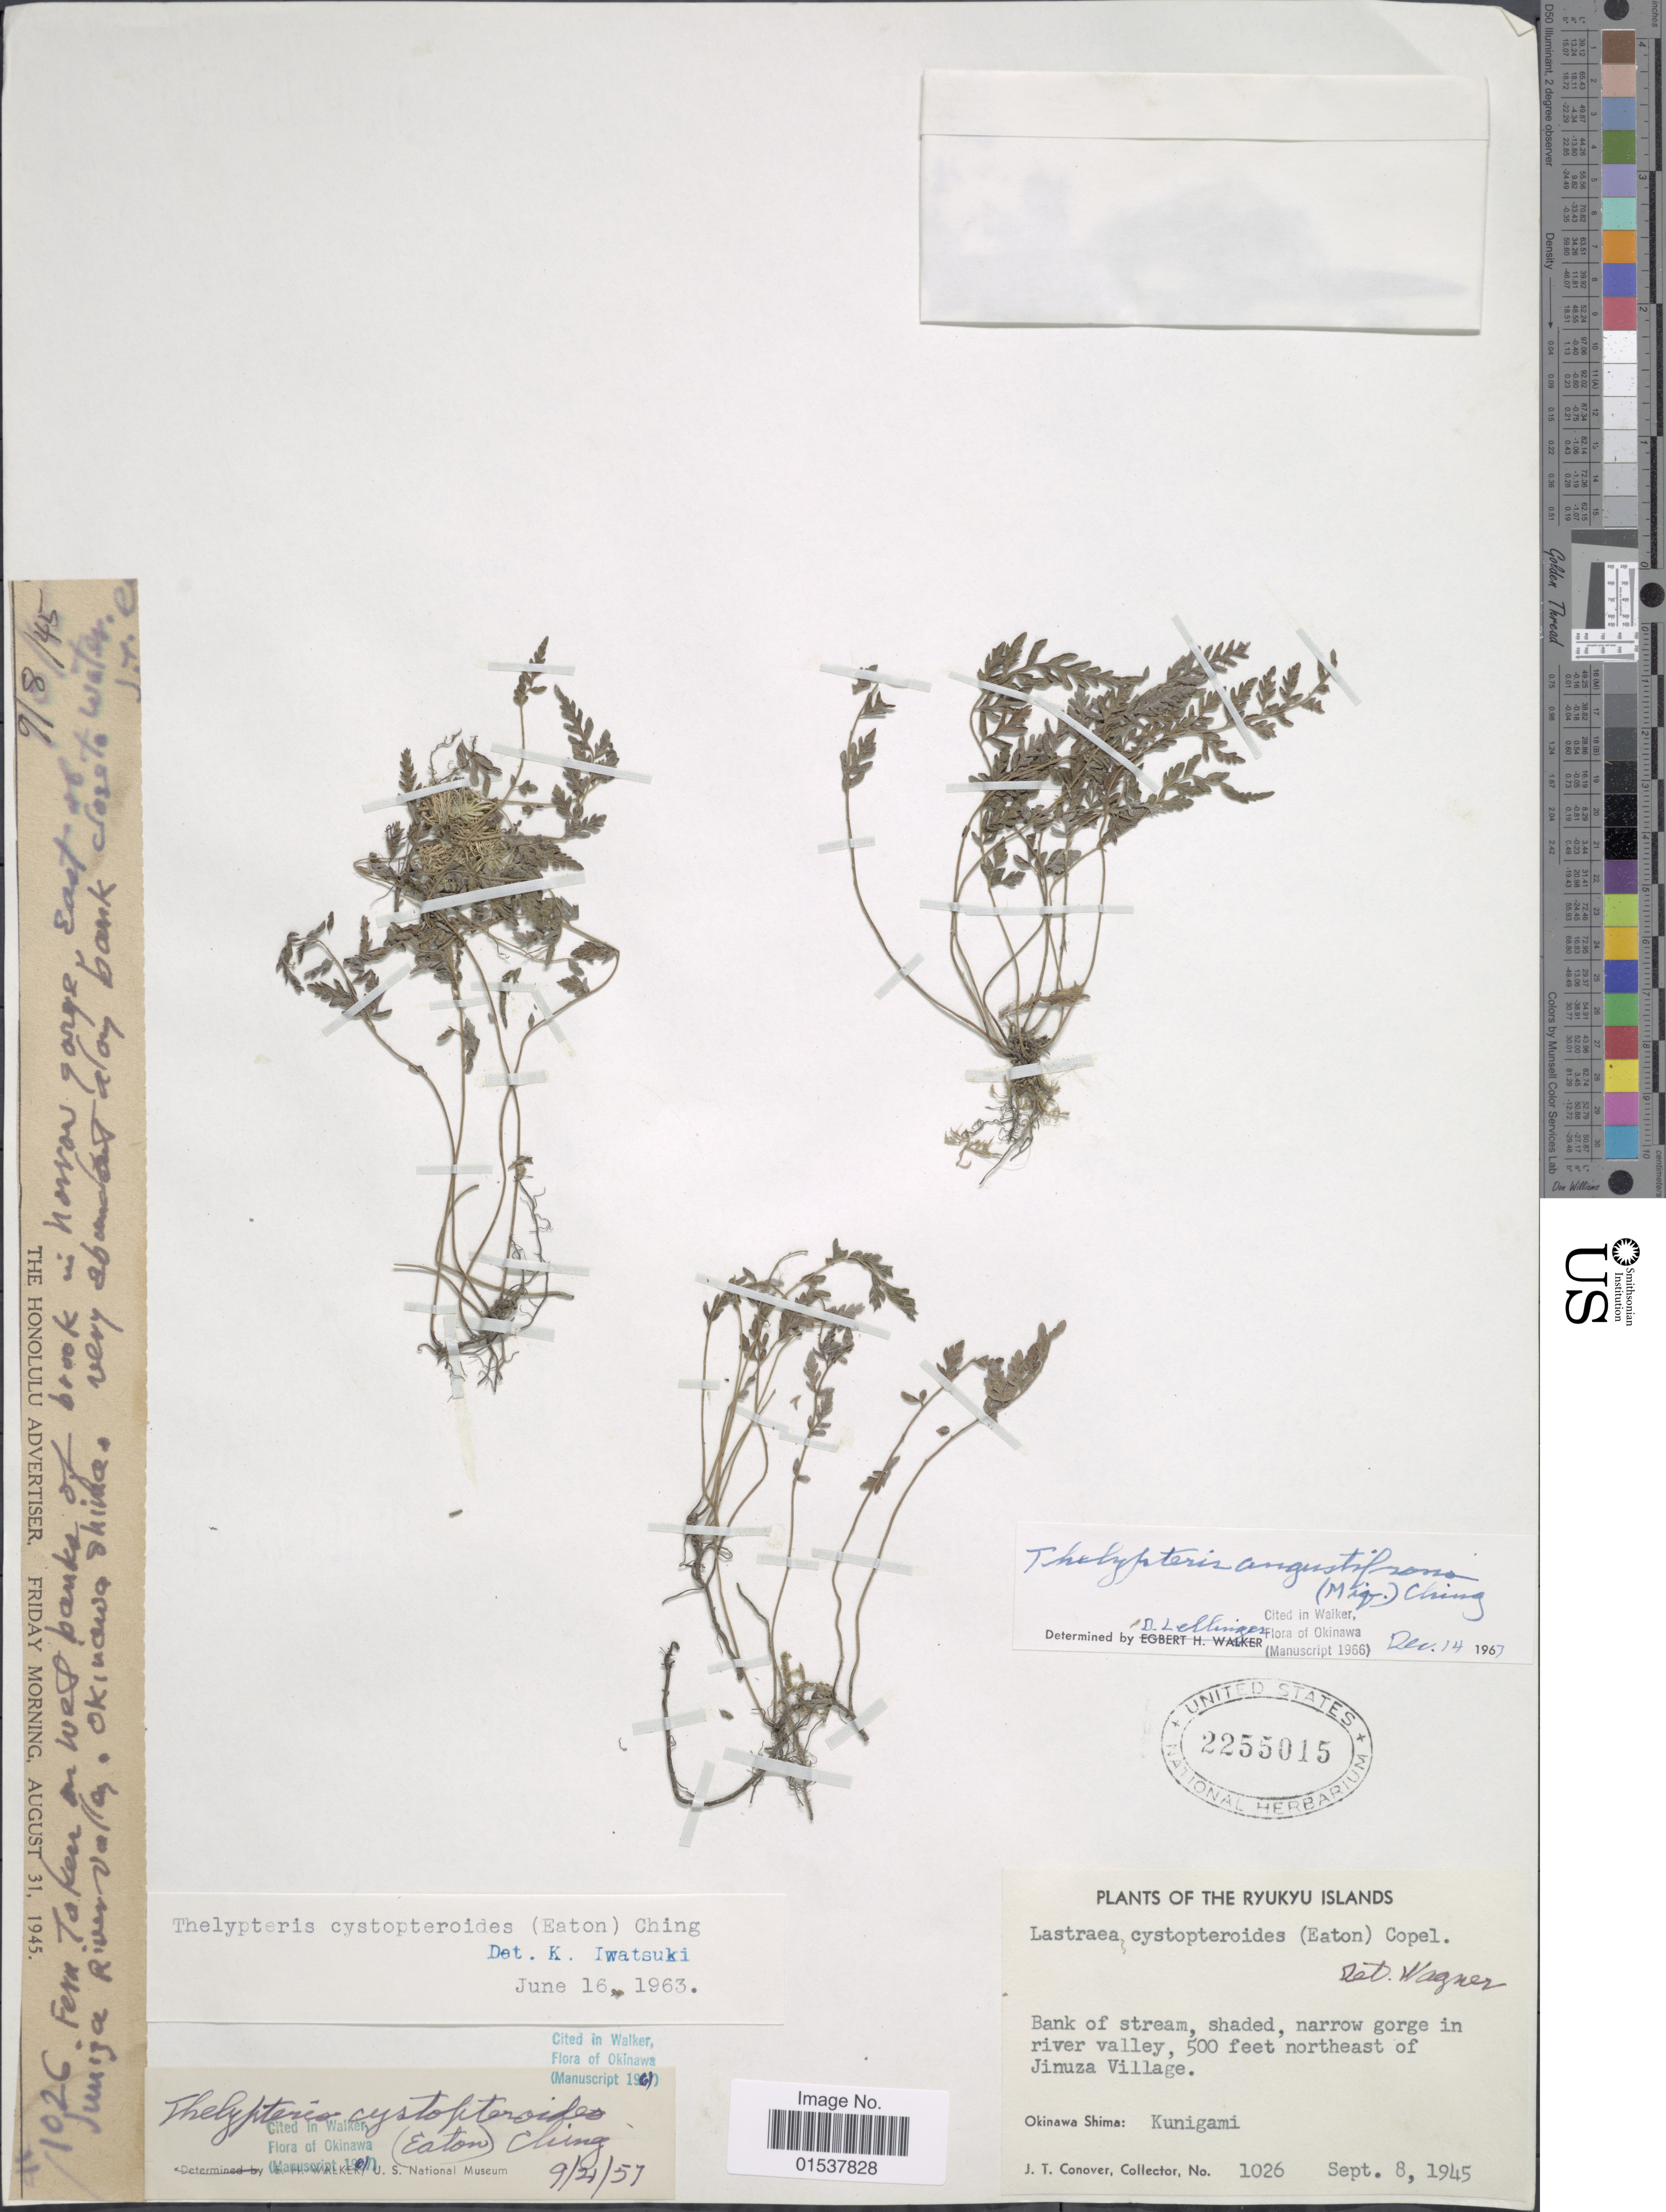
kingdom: Plantae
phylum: Tracheophyta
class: Polypodiopsida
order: Polypodiales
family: Thelypteridaceae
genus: Parathelypteris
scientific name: Parathelypteris angustifrons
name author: (Miq.) Ching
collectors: J. T. Conover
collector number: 1026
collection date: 1945-09-08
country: Japan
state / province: Okinawa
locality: Ryukyu Islands, narrow gorge in river valley, northeast of Jinuza Village, Okinawa Shima: Kinigami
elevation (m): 152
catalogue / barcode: US 2255015